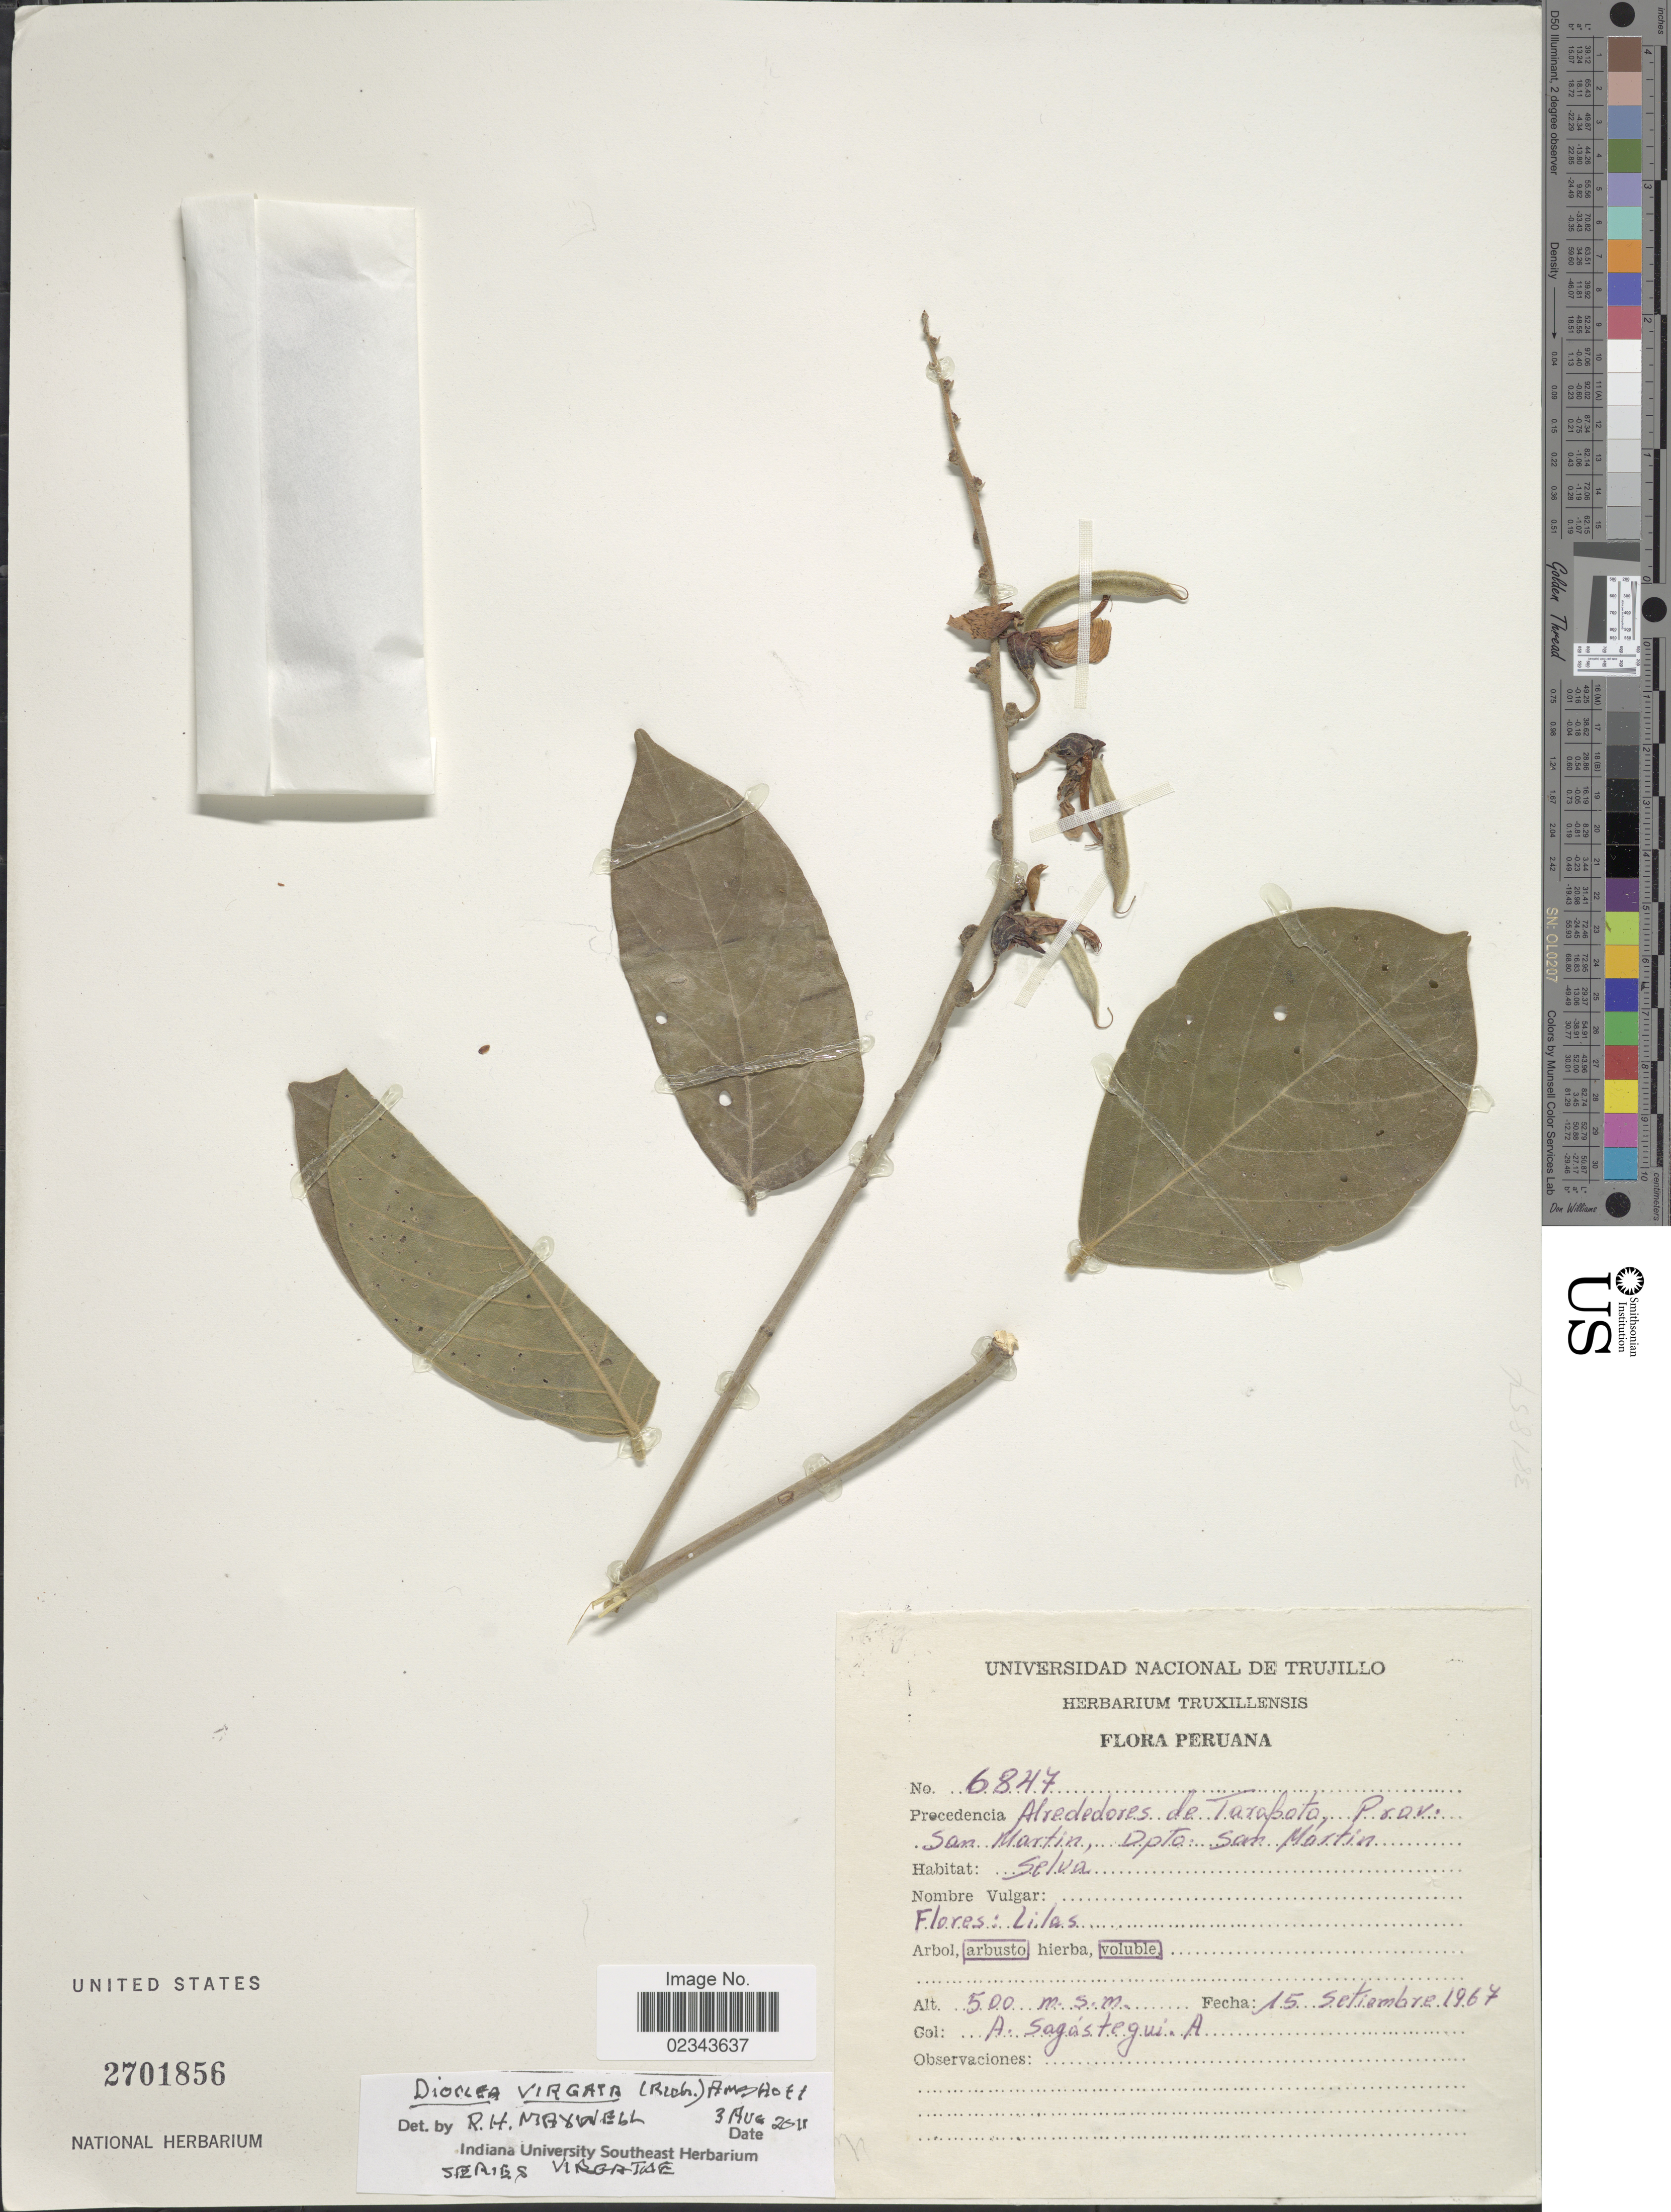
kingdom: Plantae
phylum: Tracheophyta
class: Magnoliopsida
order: Fabales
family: Fabaceae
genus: Dioclea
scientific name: Dioclea virgata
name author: (Rich.) Amshoff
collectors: A. Sagástegui A.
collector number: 6847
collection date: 1967-09-15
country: Peru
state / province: San Martín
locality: Peruana, Alrededores de Tarapoto, Depto. San Martin, selva.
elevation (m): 500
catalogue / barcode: US 2701856